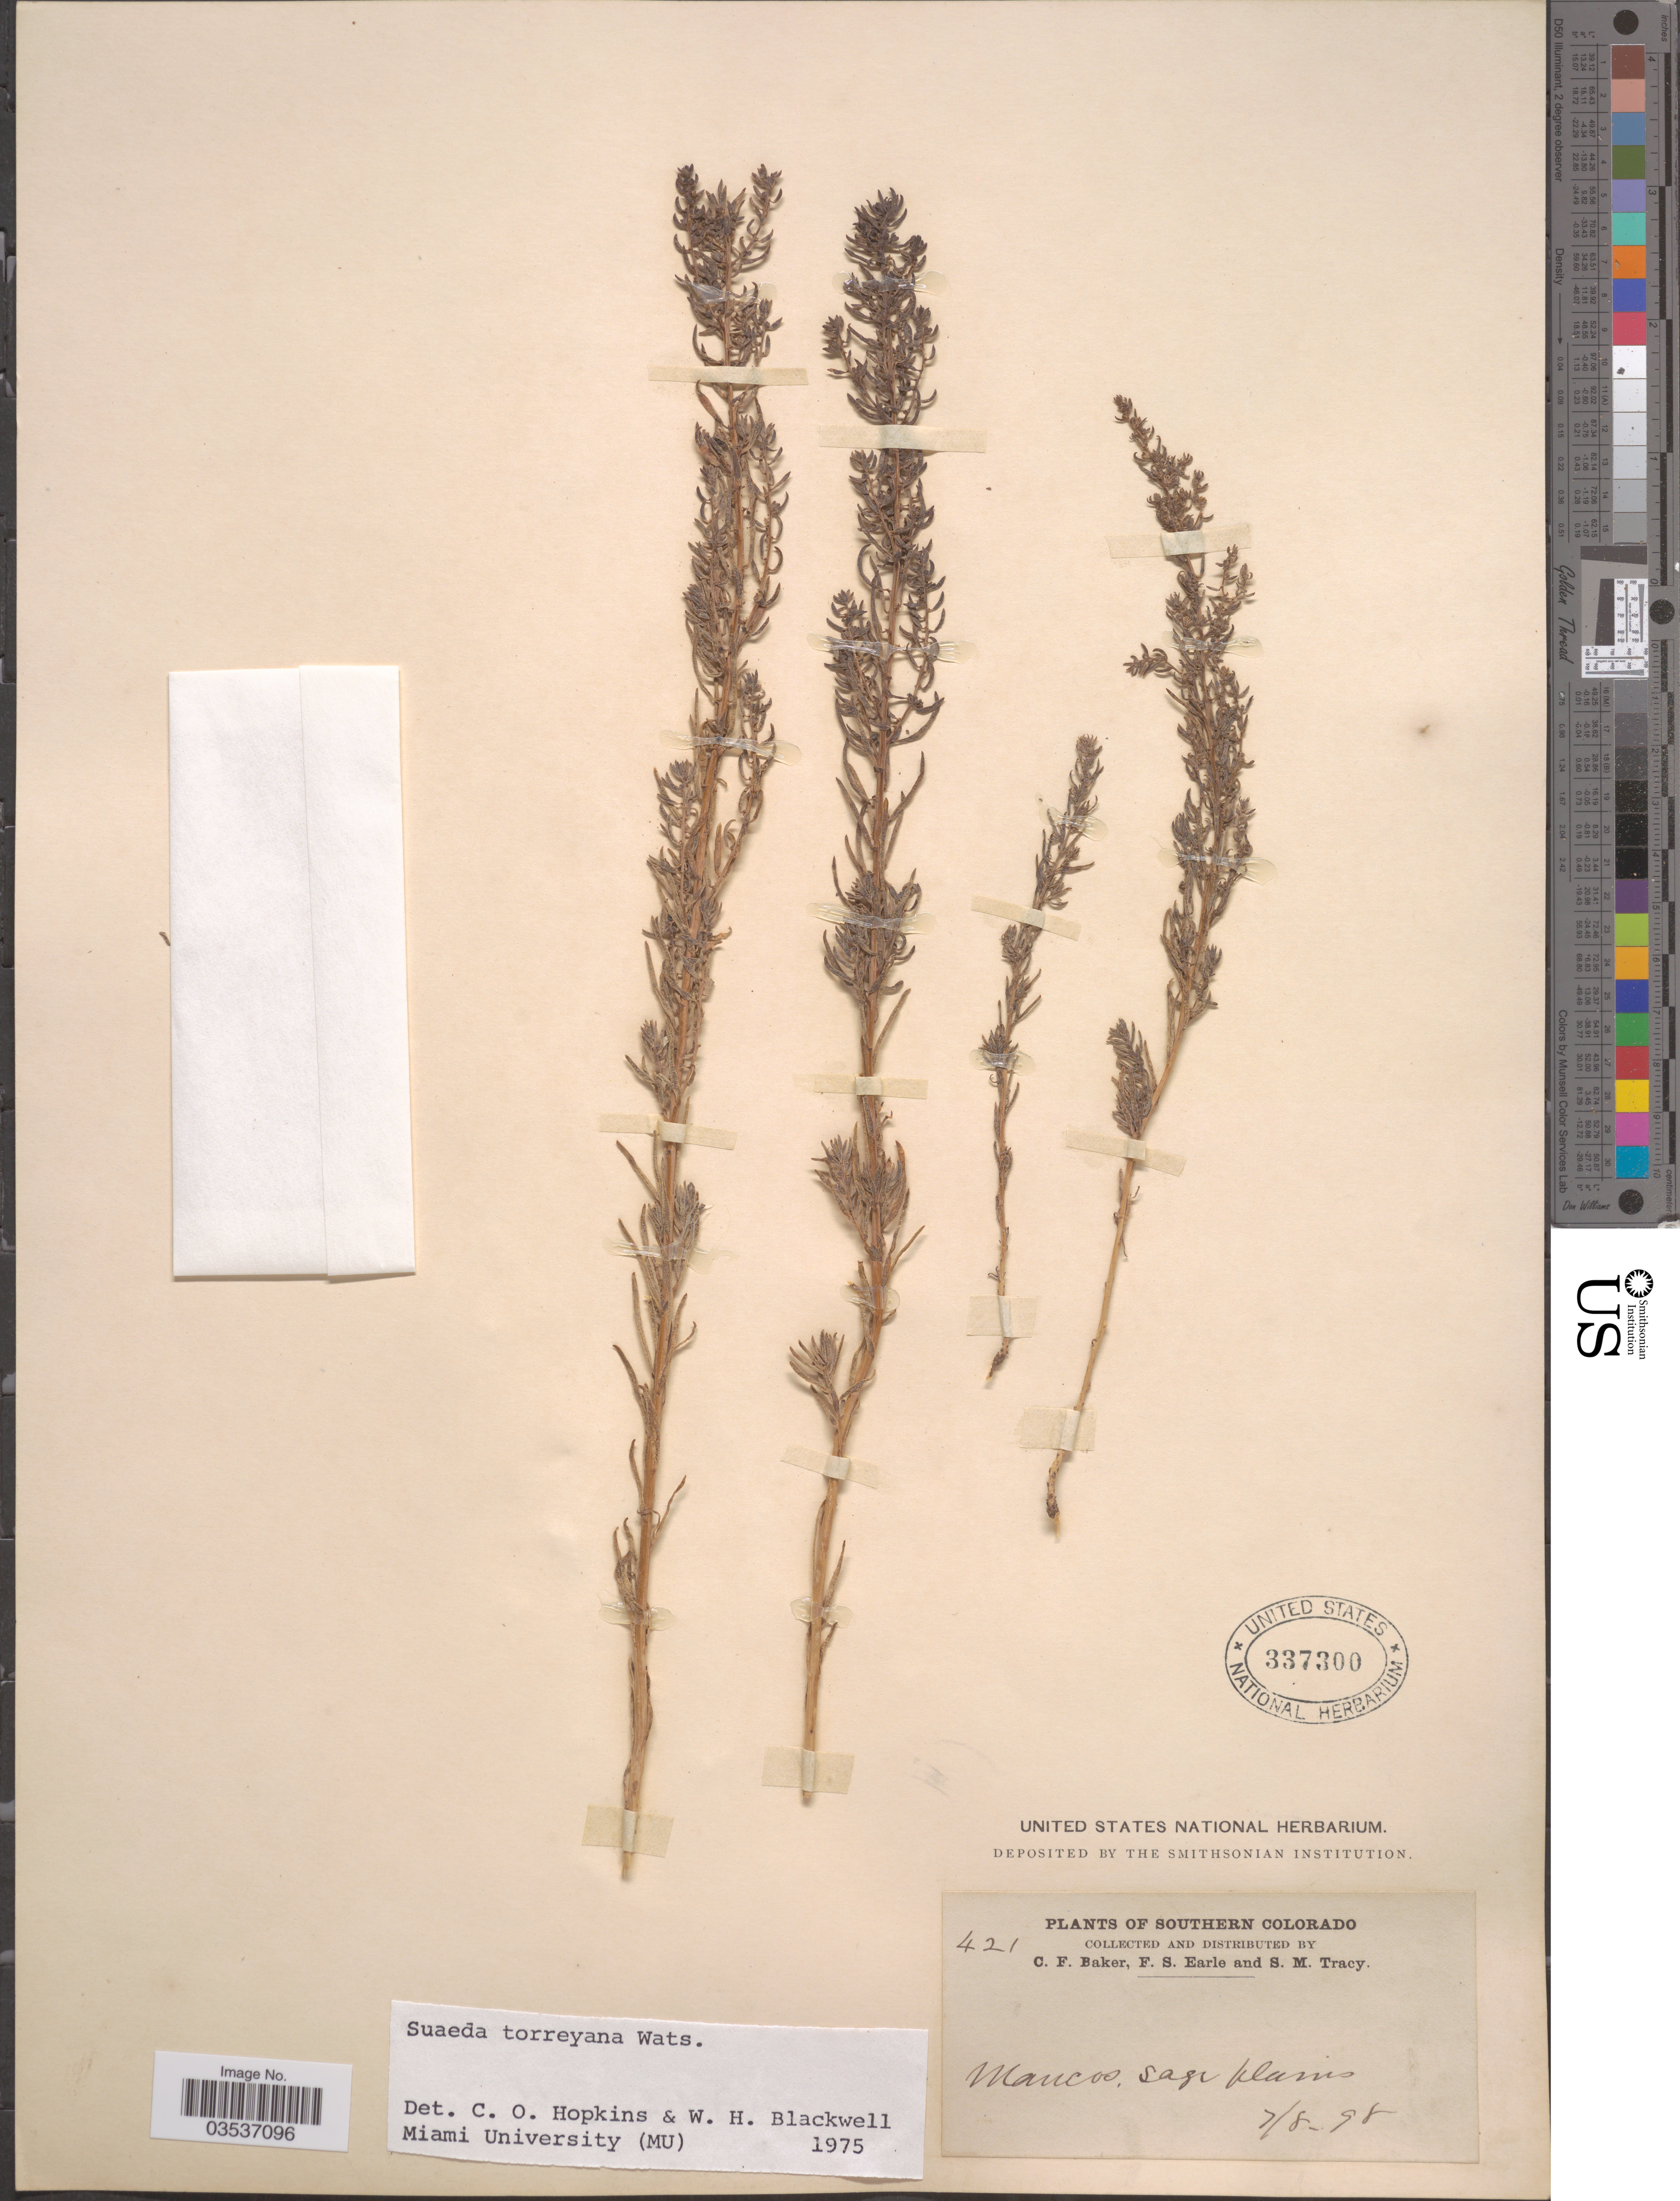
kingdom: Plantae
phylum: Tracheophyta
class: Magnoliopsida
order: Caryophyllales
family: Amaranthaceae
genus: Suaeda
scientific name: Suaeda torreyana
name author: S. Watson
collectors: C. F. Baker, F. S. Earle & S. M. Tracy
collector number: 421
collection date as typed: Transcribed d/m/y: 8/7/98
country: United States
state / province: Colorado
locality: Southern Colorado. Mancos, sage plains.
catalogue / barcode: US 337300